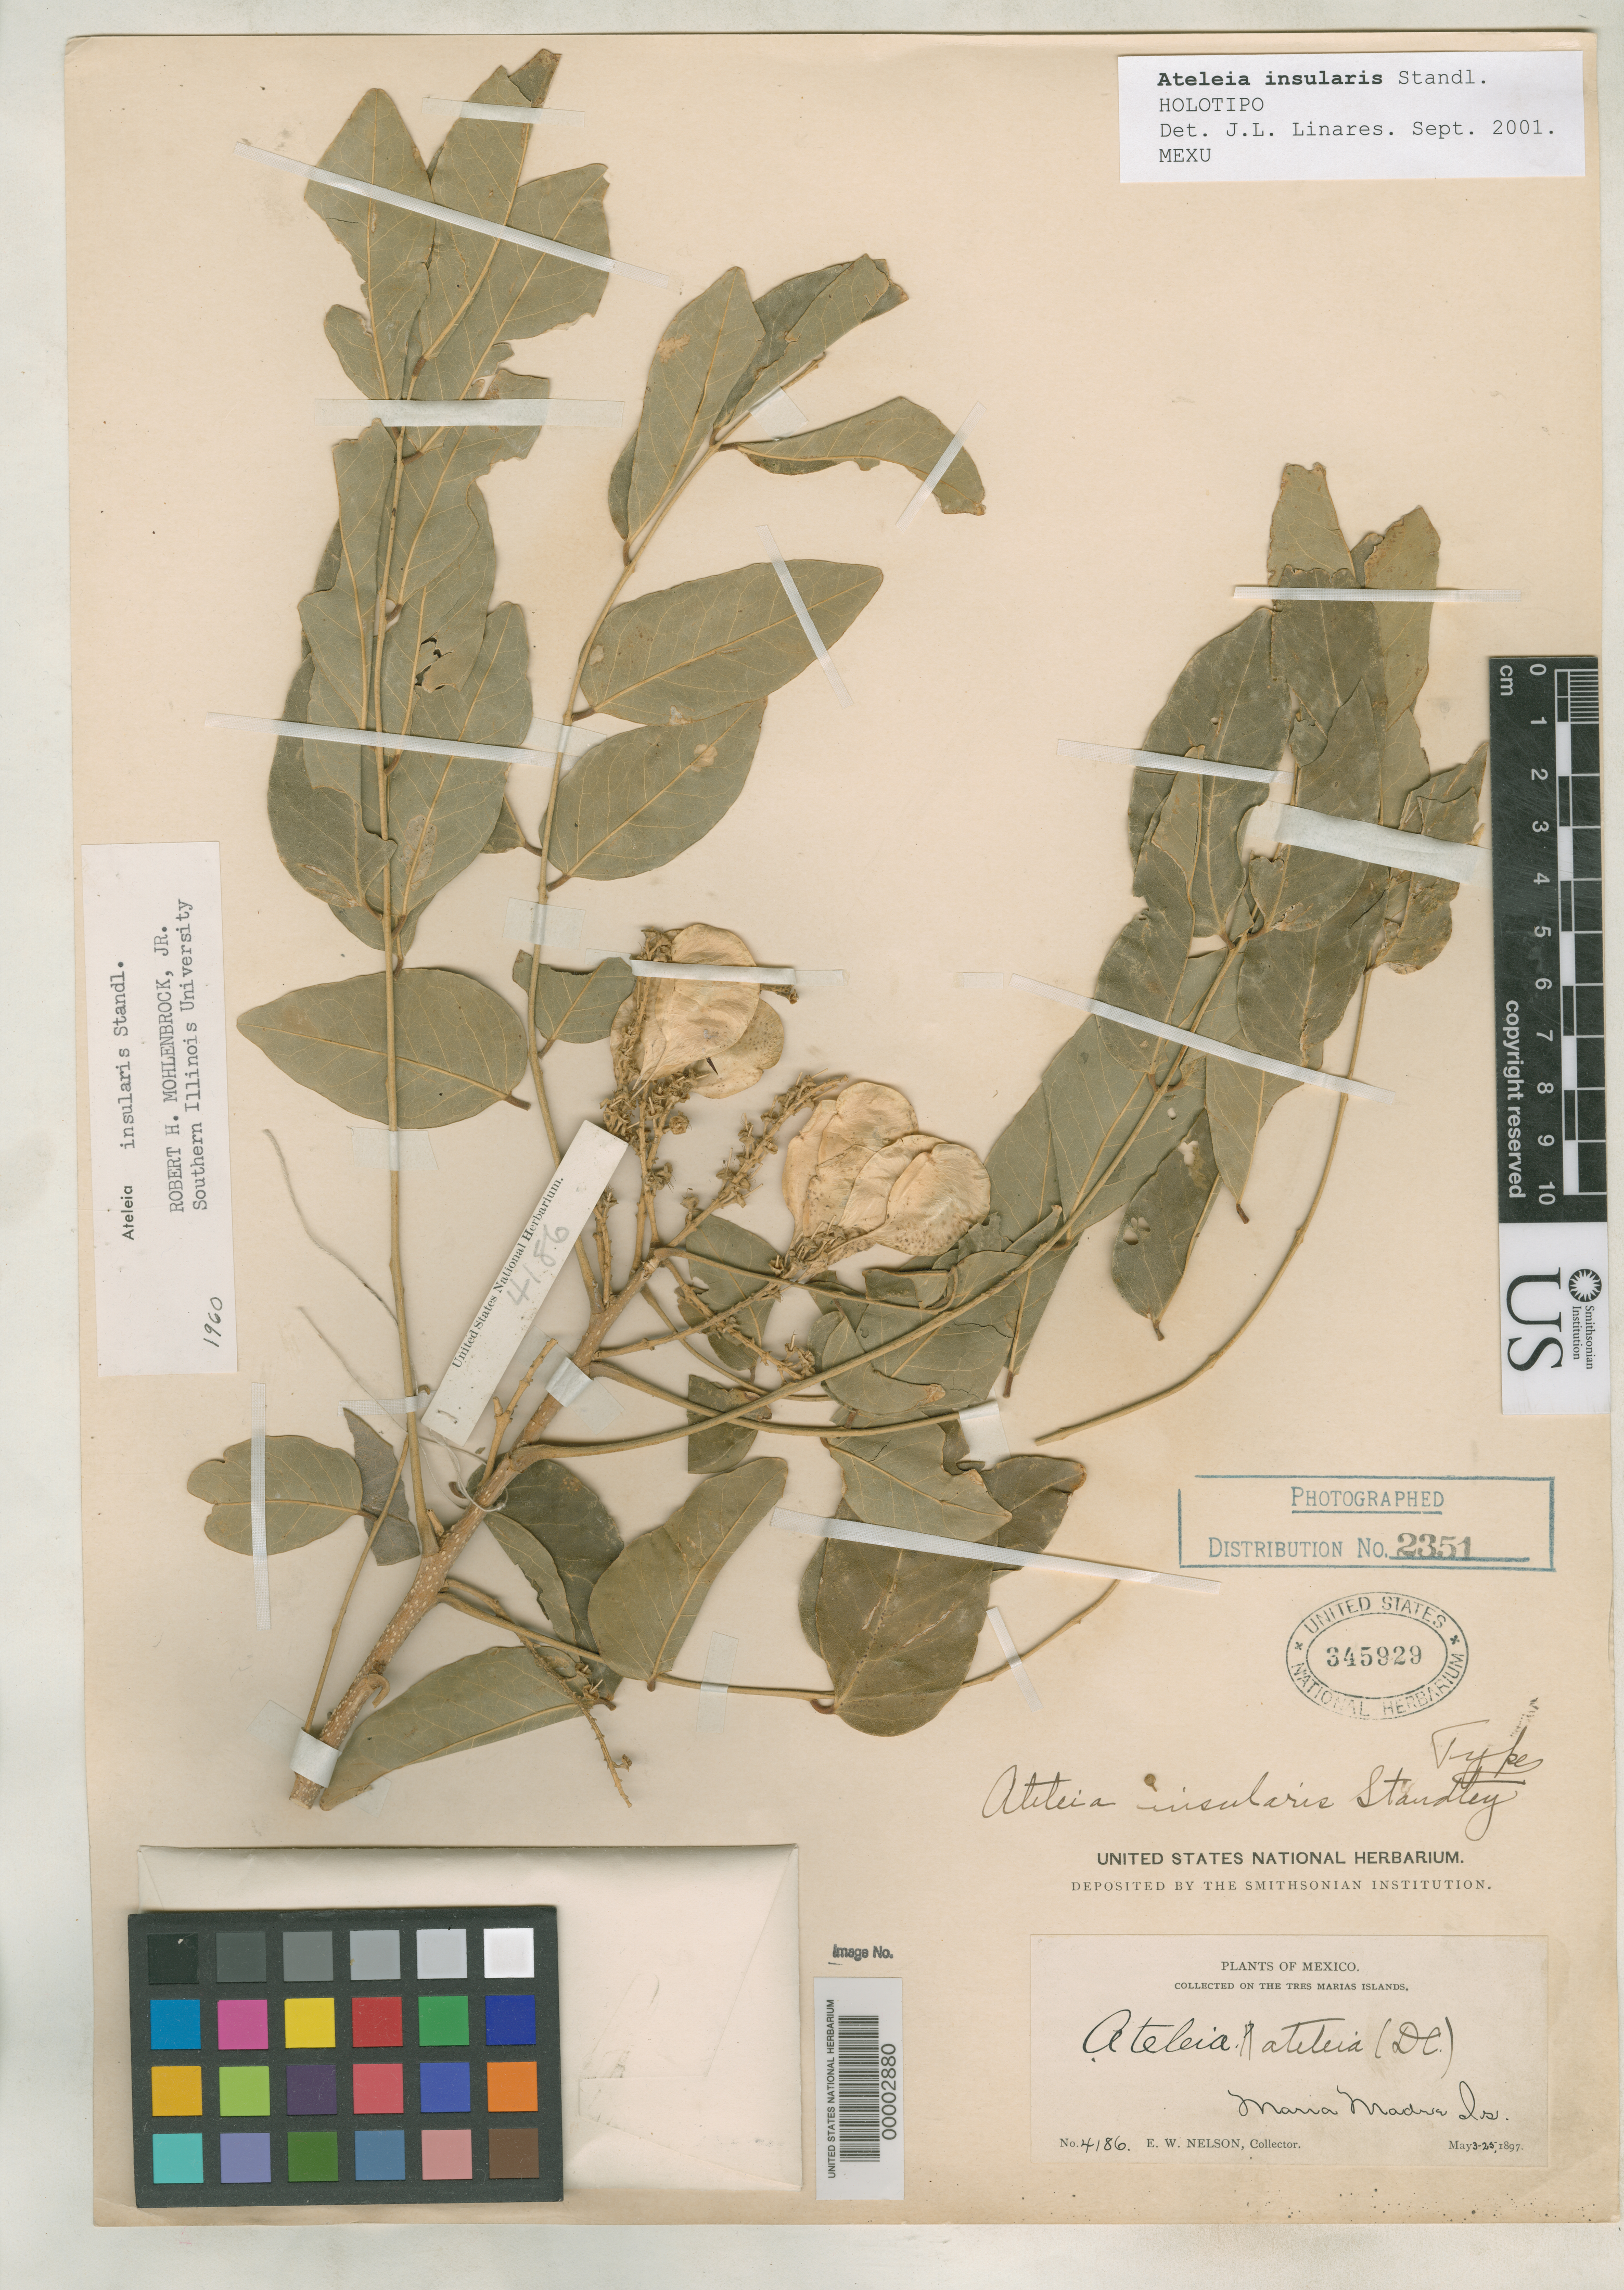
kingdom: Plantae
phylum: Tracheophyta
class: Magnoliopsida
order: Fabales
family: Fabaceae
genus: Ateleia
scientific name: Ateleia insularis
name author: Standl.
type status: Holotype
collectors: E. W. Nelson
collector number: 4186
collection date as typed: May 1897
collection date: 1897-05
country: Mexico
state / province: Nayarit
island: Maria Madre Island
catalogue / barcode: US 345929